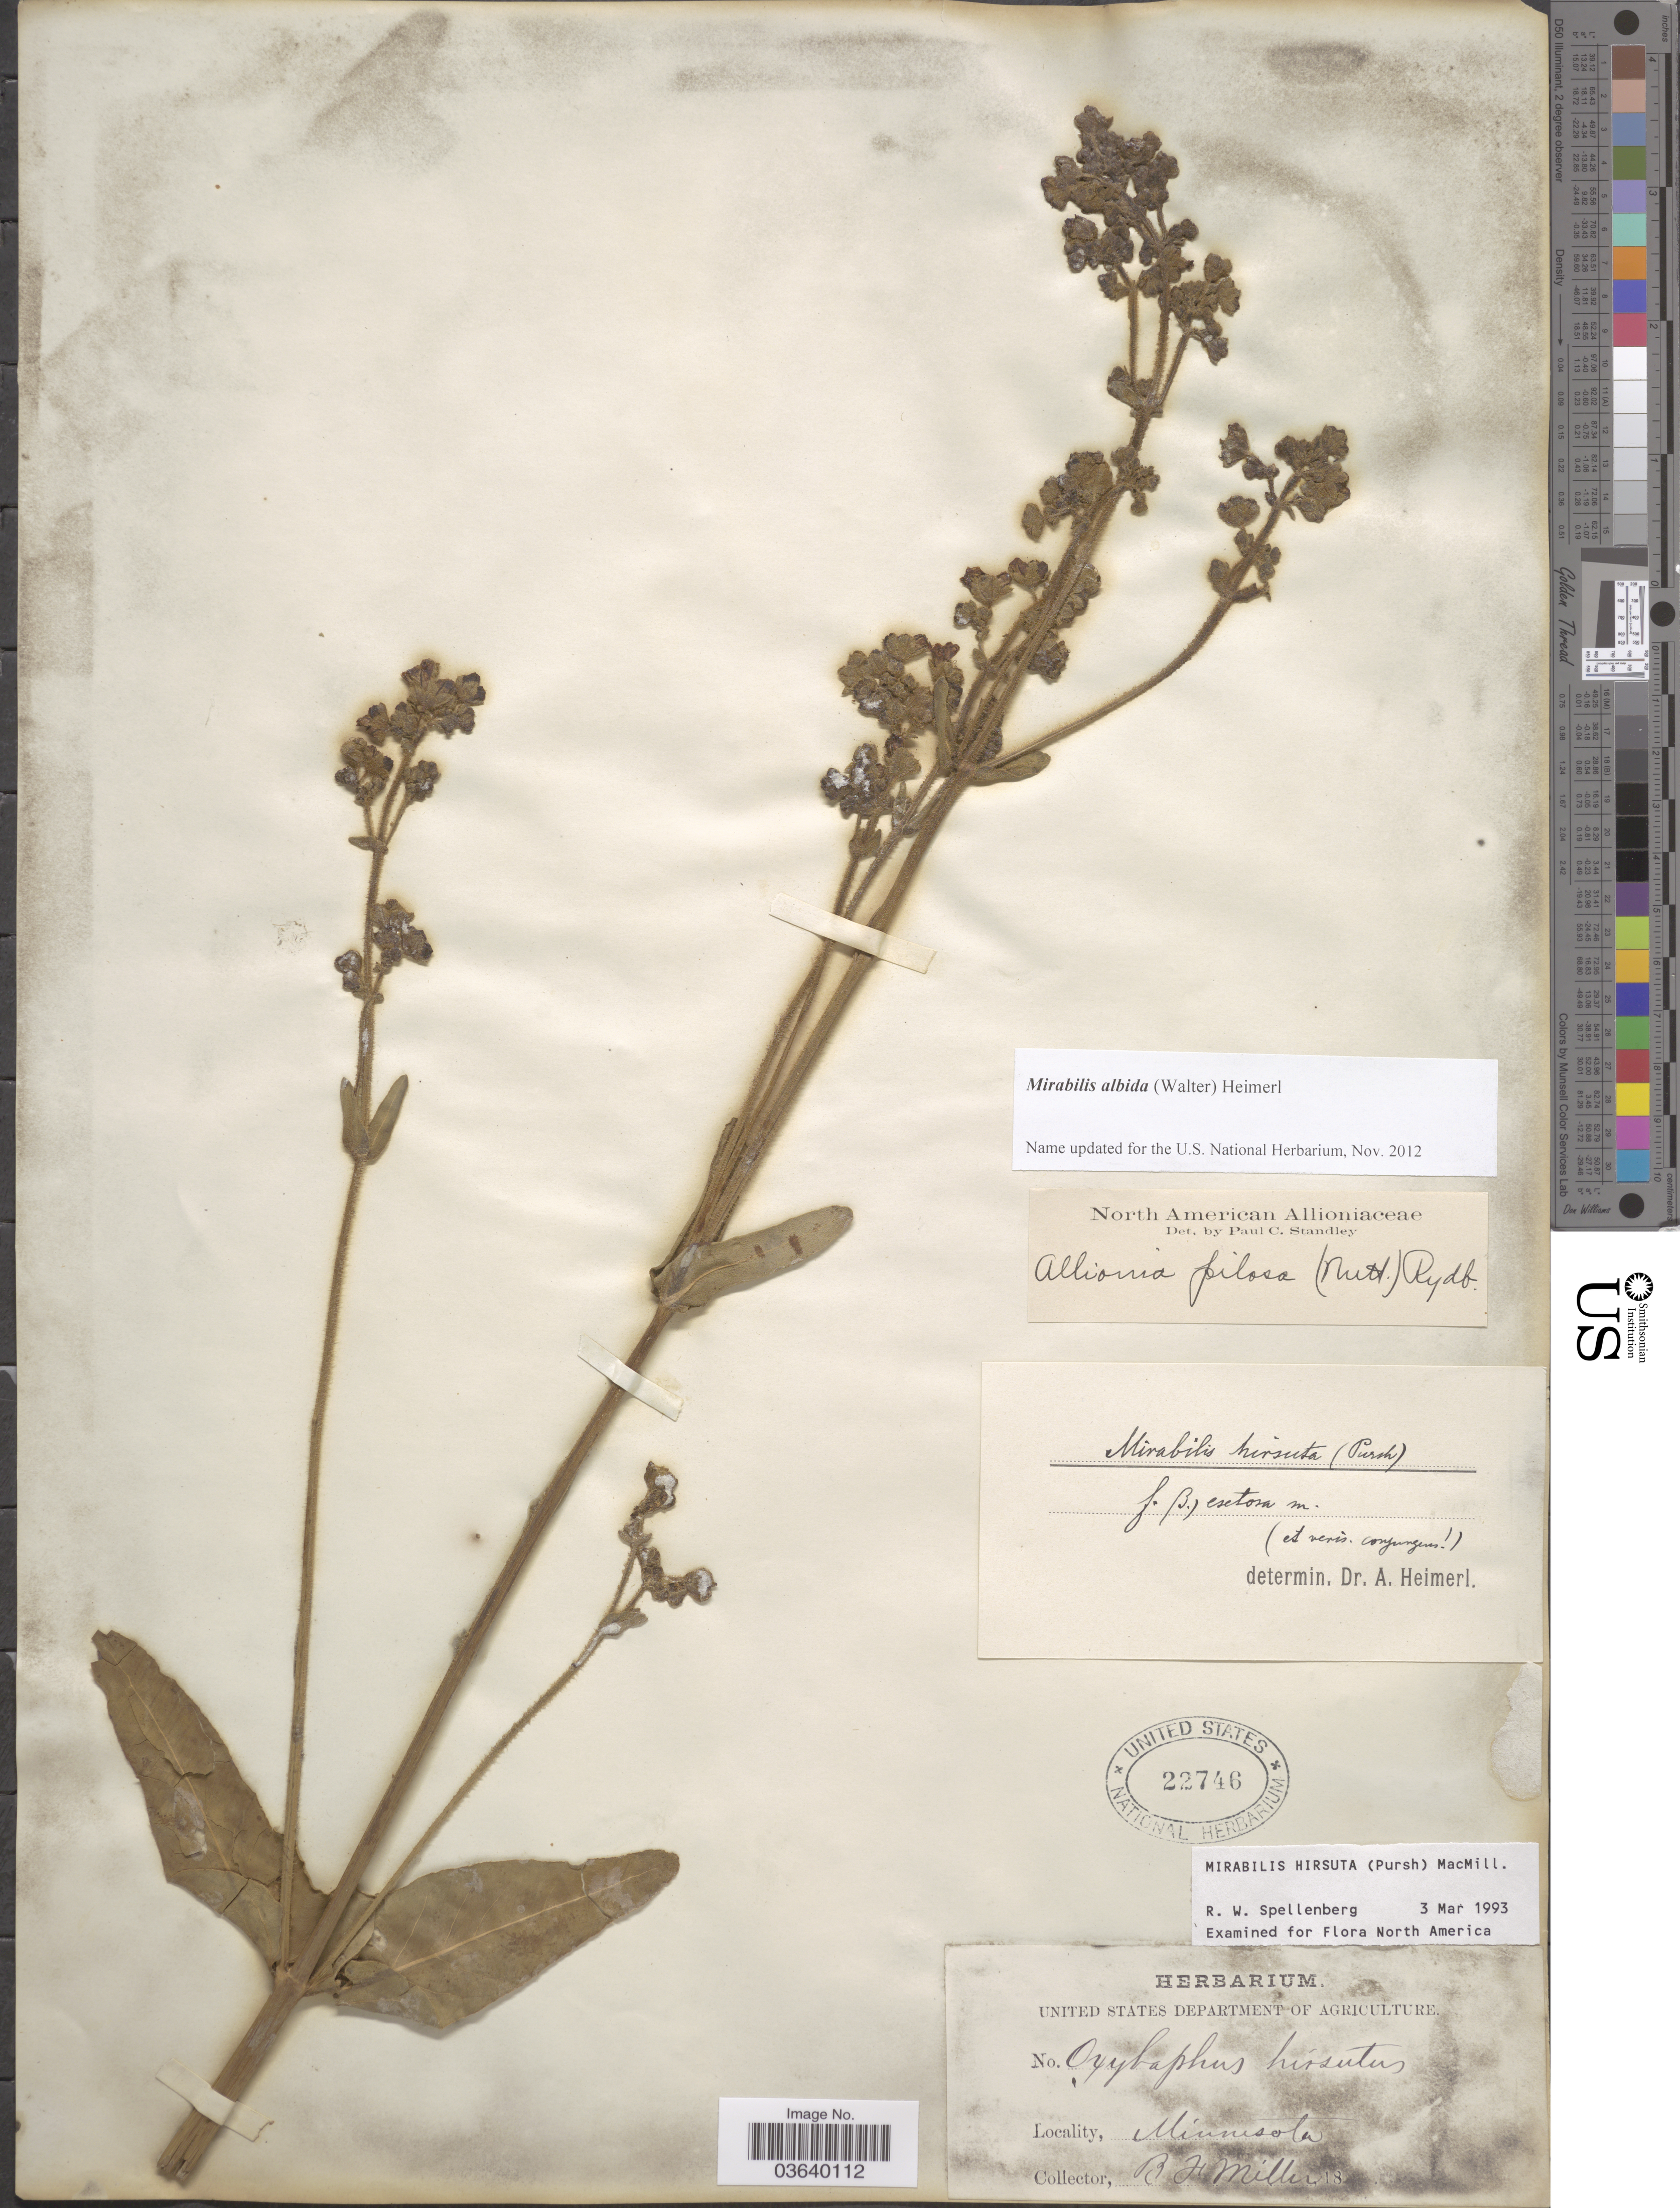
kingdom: Plantae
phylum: Tracheophyta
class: Magnoliopsida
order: Caryophyllales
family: Nyctaginaceae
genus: Mirabilis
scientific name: Mirabilis albida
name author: (Walter) Heimerl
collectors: B. Miller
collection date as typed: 18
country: United States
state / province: Minnesota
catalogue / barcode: US 22746